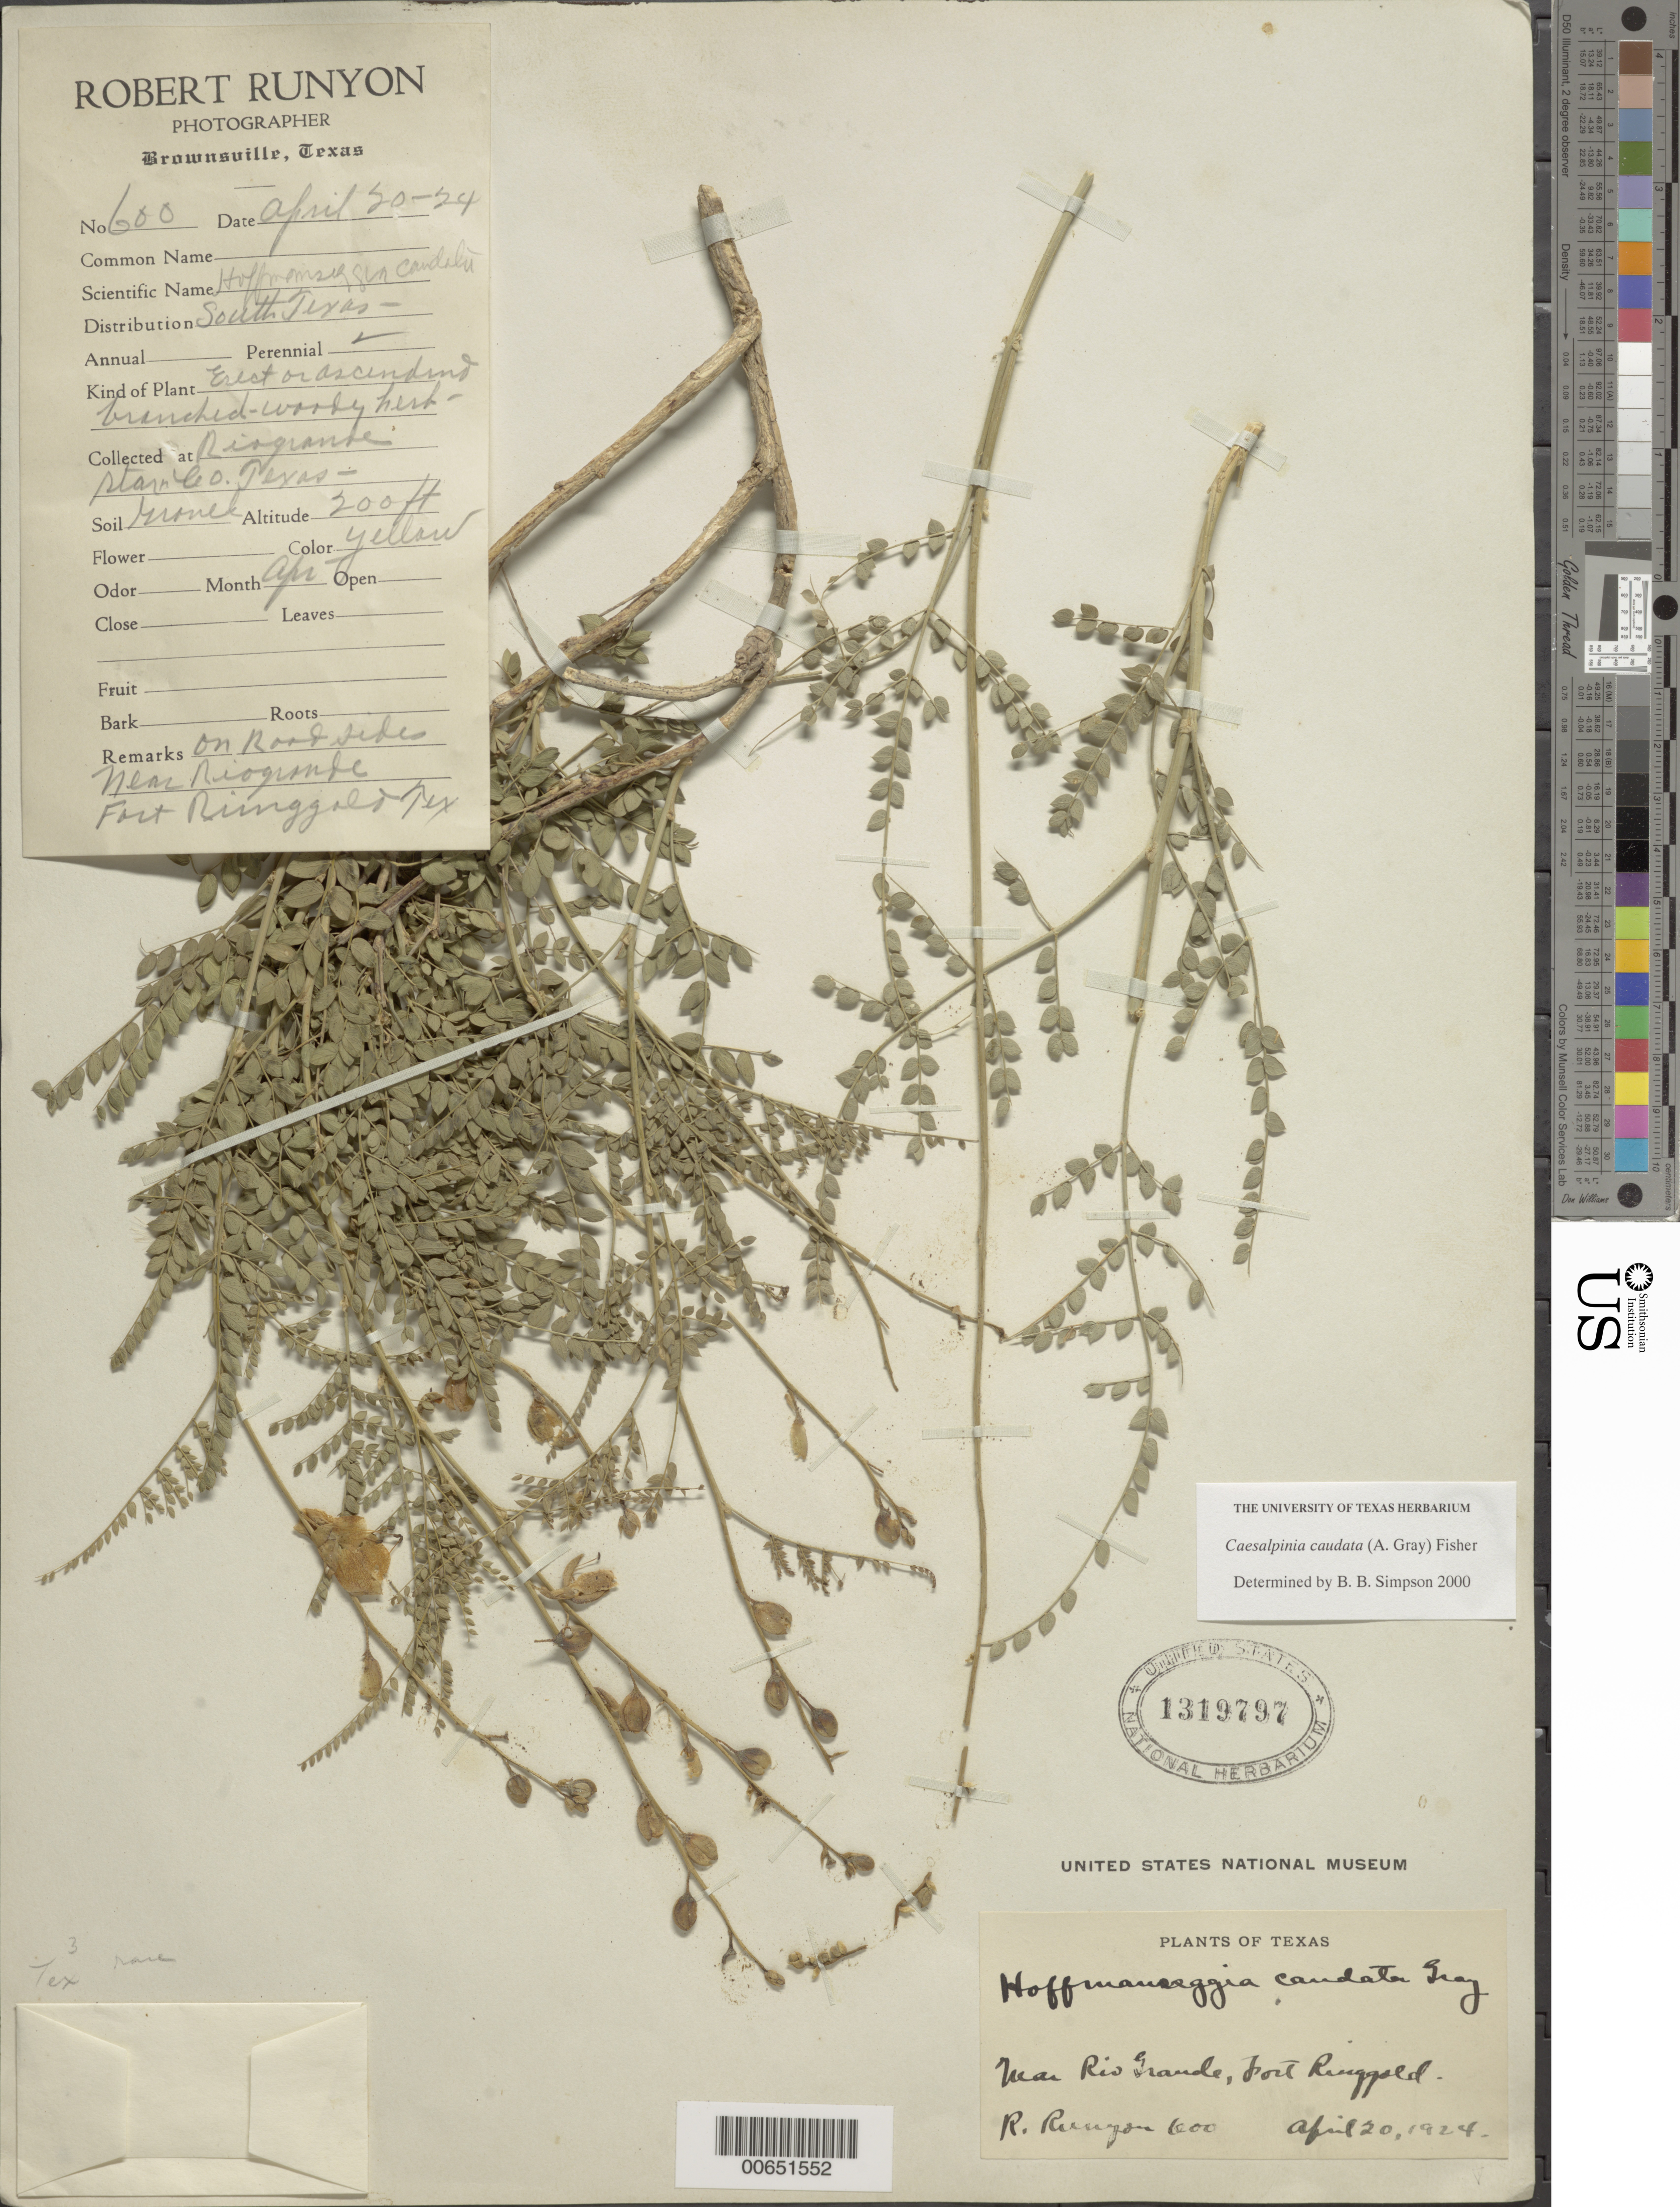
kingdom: Plantae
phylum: Tracheophyta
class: Magnoliopsida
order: Fabales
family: Fabaceae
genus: Erythrostemon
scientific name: Erythrostemon caudatus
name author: (A. Gray) Gagnon & G.P. Lewis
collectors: R. Runyon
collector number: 600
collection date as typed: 20 Apr 1924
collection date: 1924-04-20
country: United States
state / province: Texas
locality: Near Rio Grande, Fort Ringgold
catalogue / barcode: US 1319797